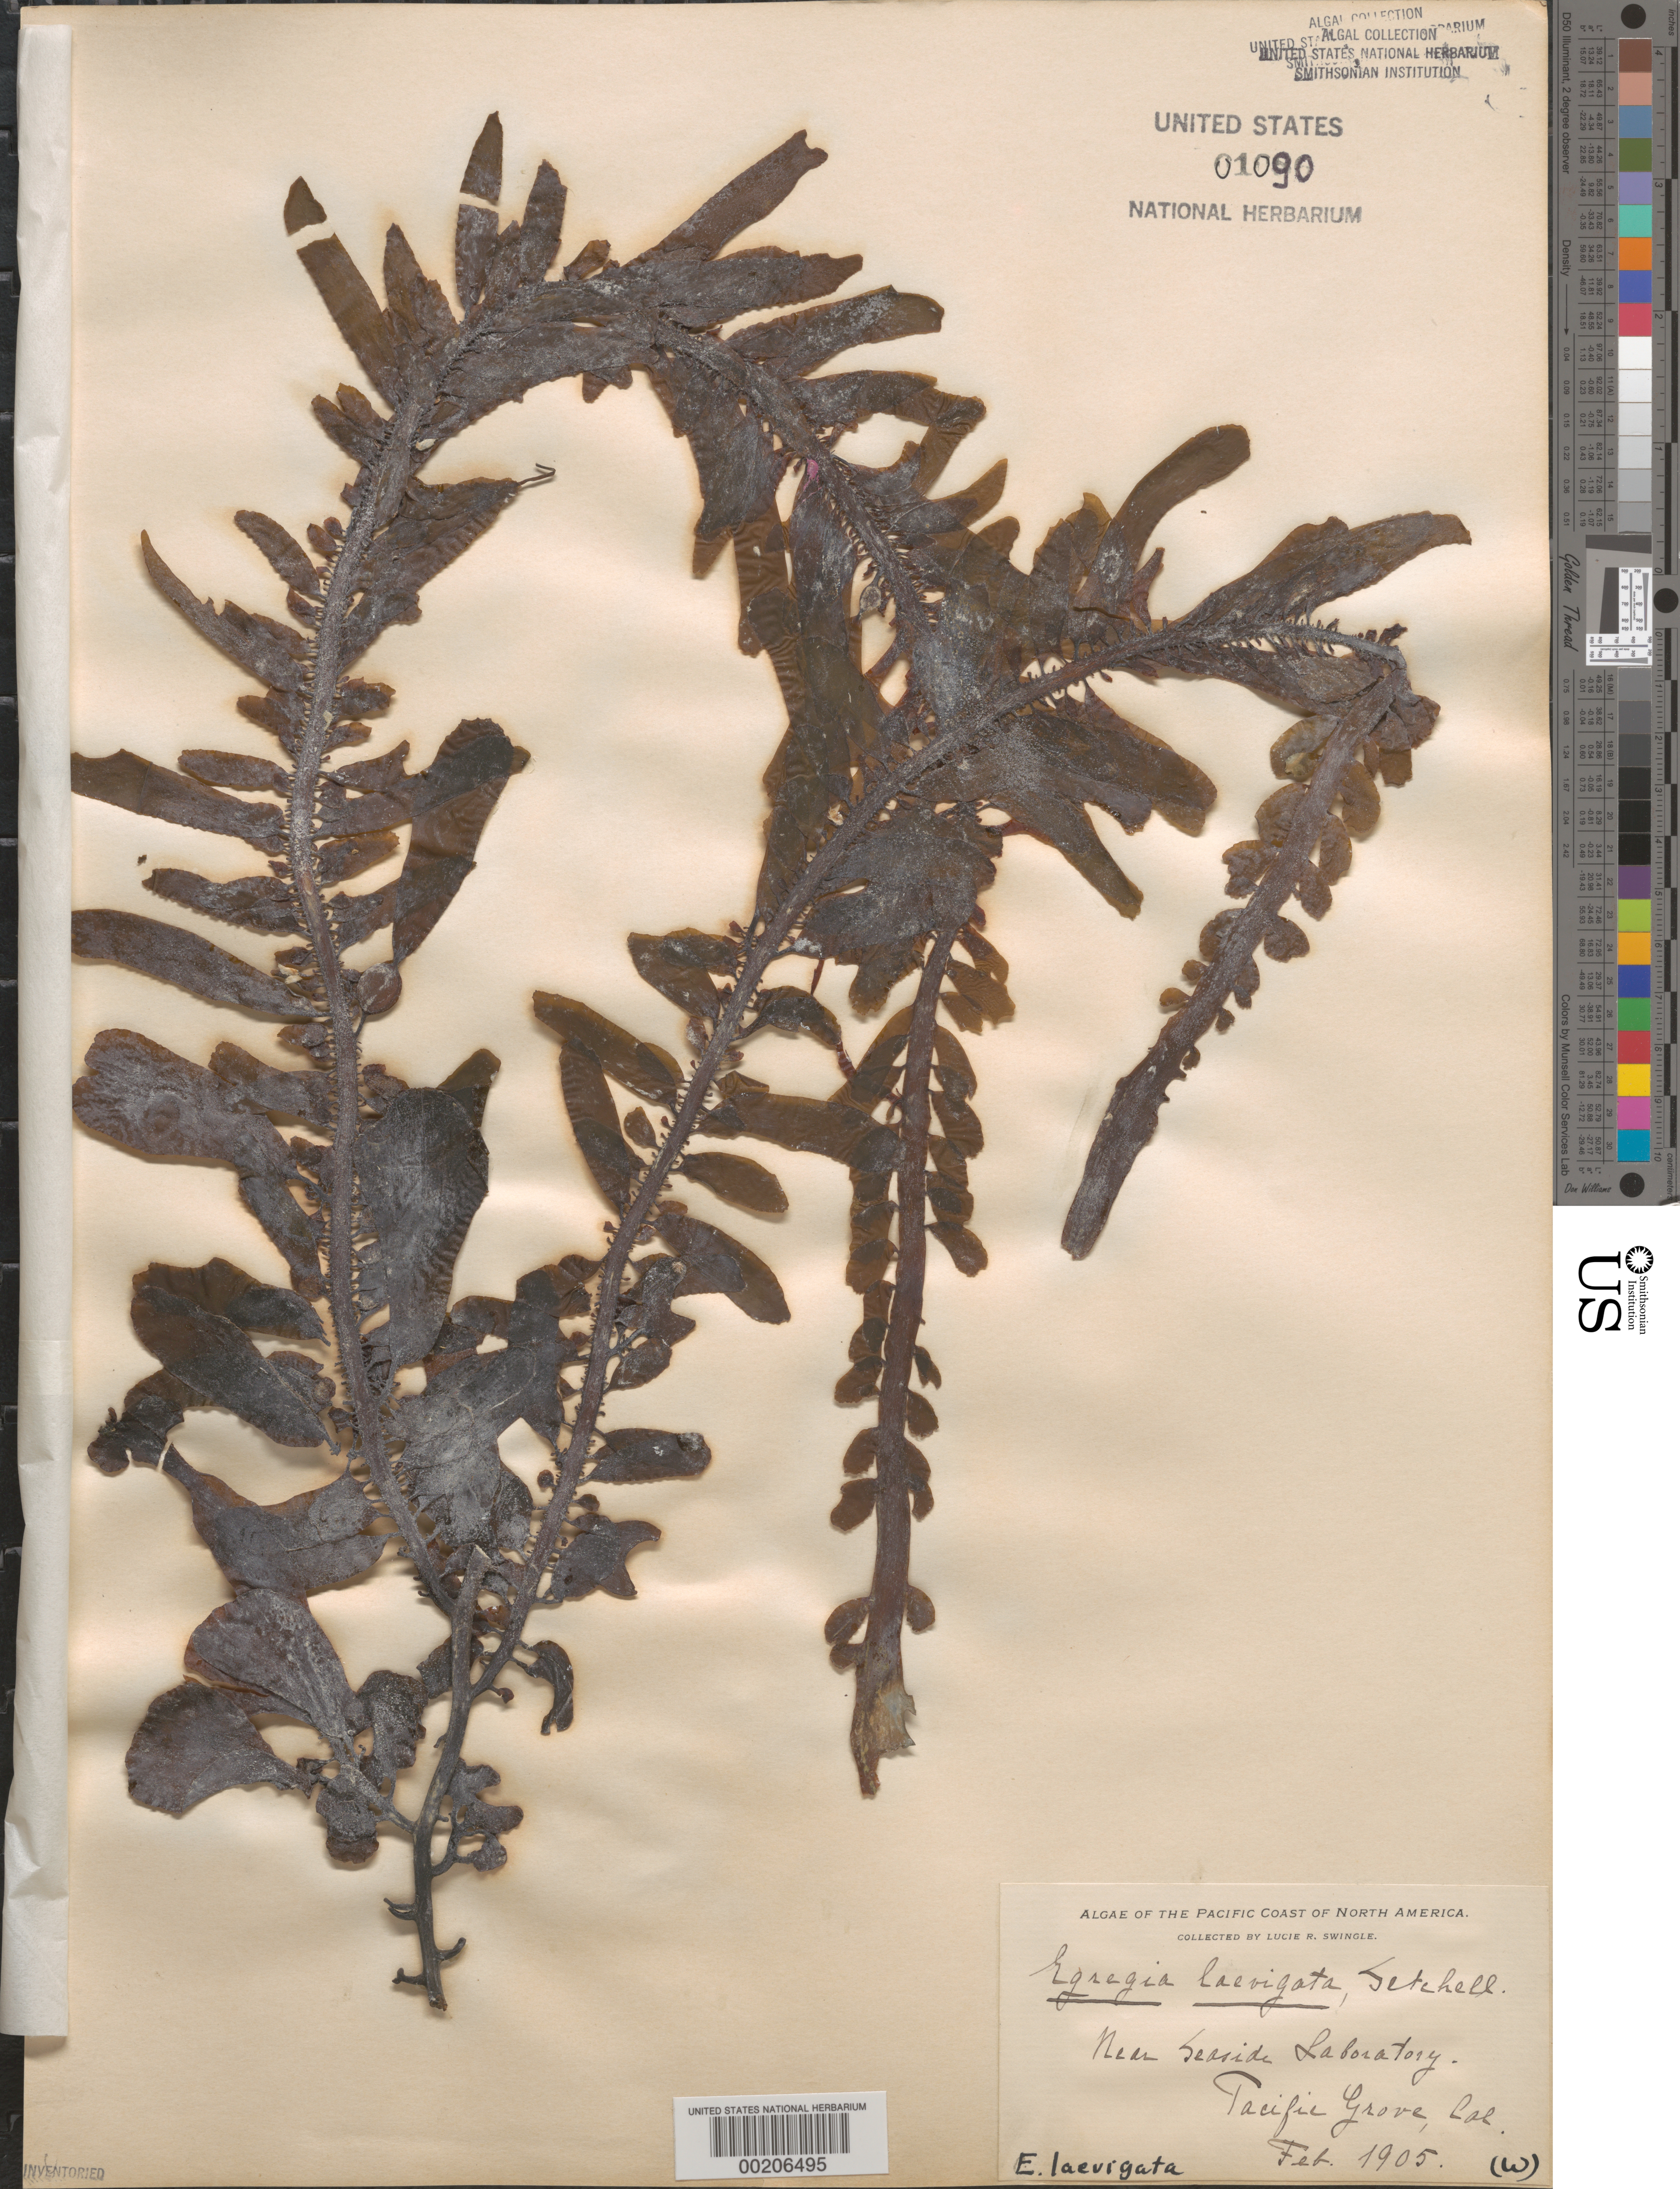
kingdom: Chromista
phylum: Ochrophyta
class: Phaeophyceae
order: Laminariales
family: Lessoniaceae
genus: Egregia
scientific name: Egregia menziesii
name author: (Turner) Aresch.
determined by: Algae name updating Project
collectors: L. Swingle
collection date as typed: Feb 1905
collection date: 1905-02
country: United States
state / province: California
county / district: Monterey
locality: Pacific Grove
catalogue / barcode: US 1090